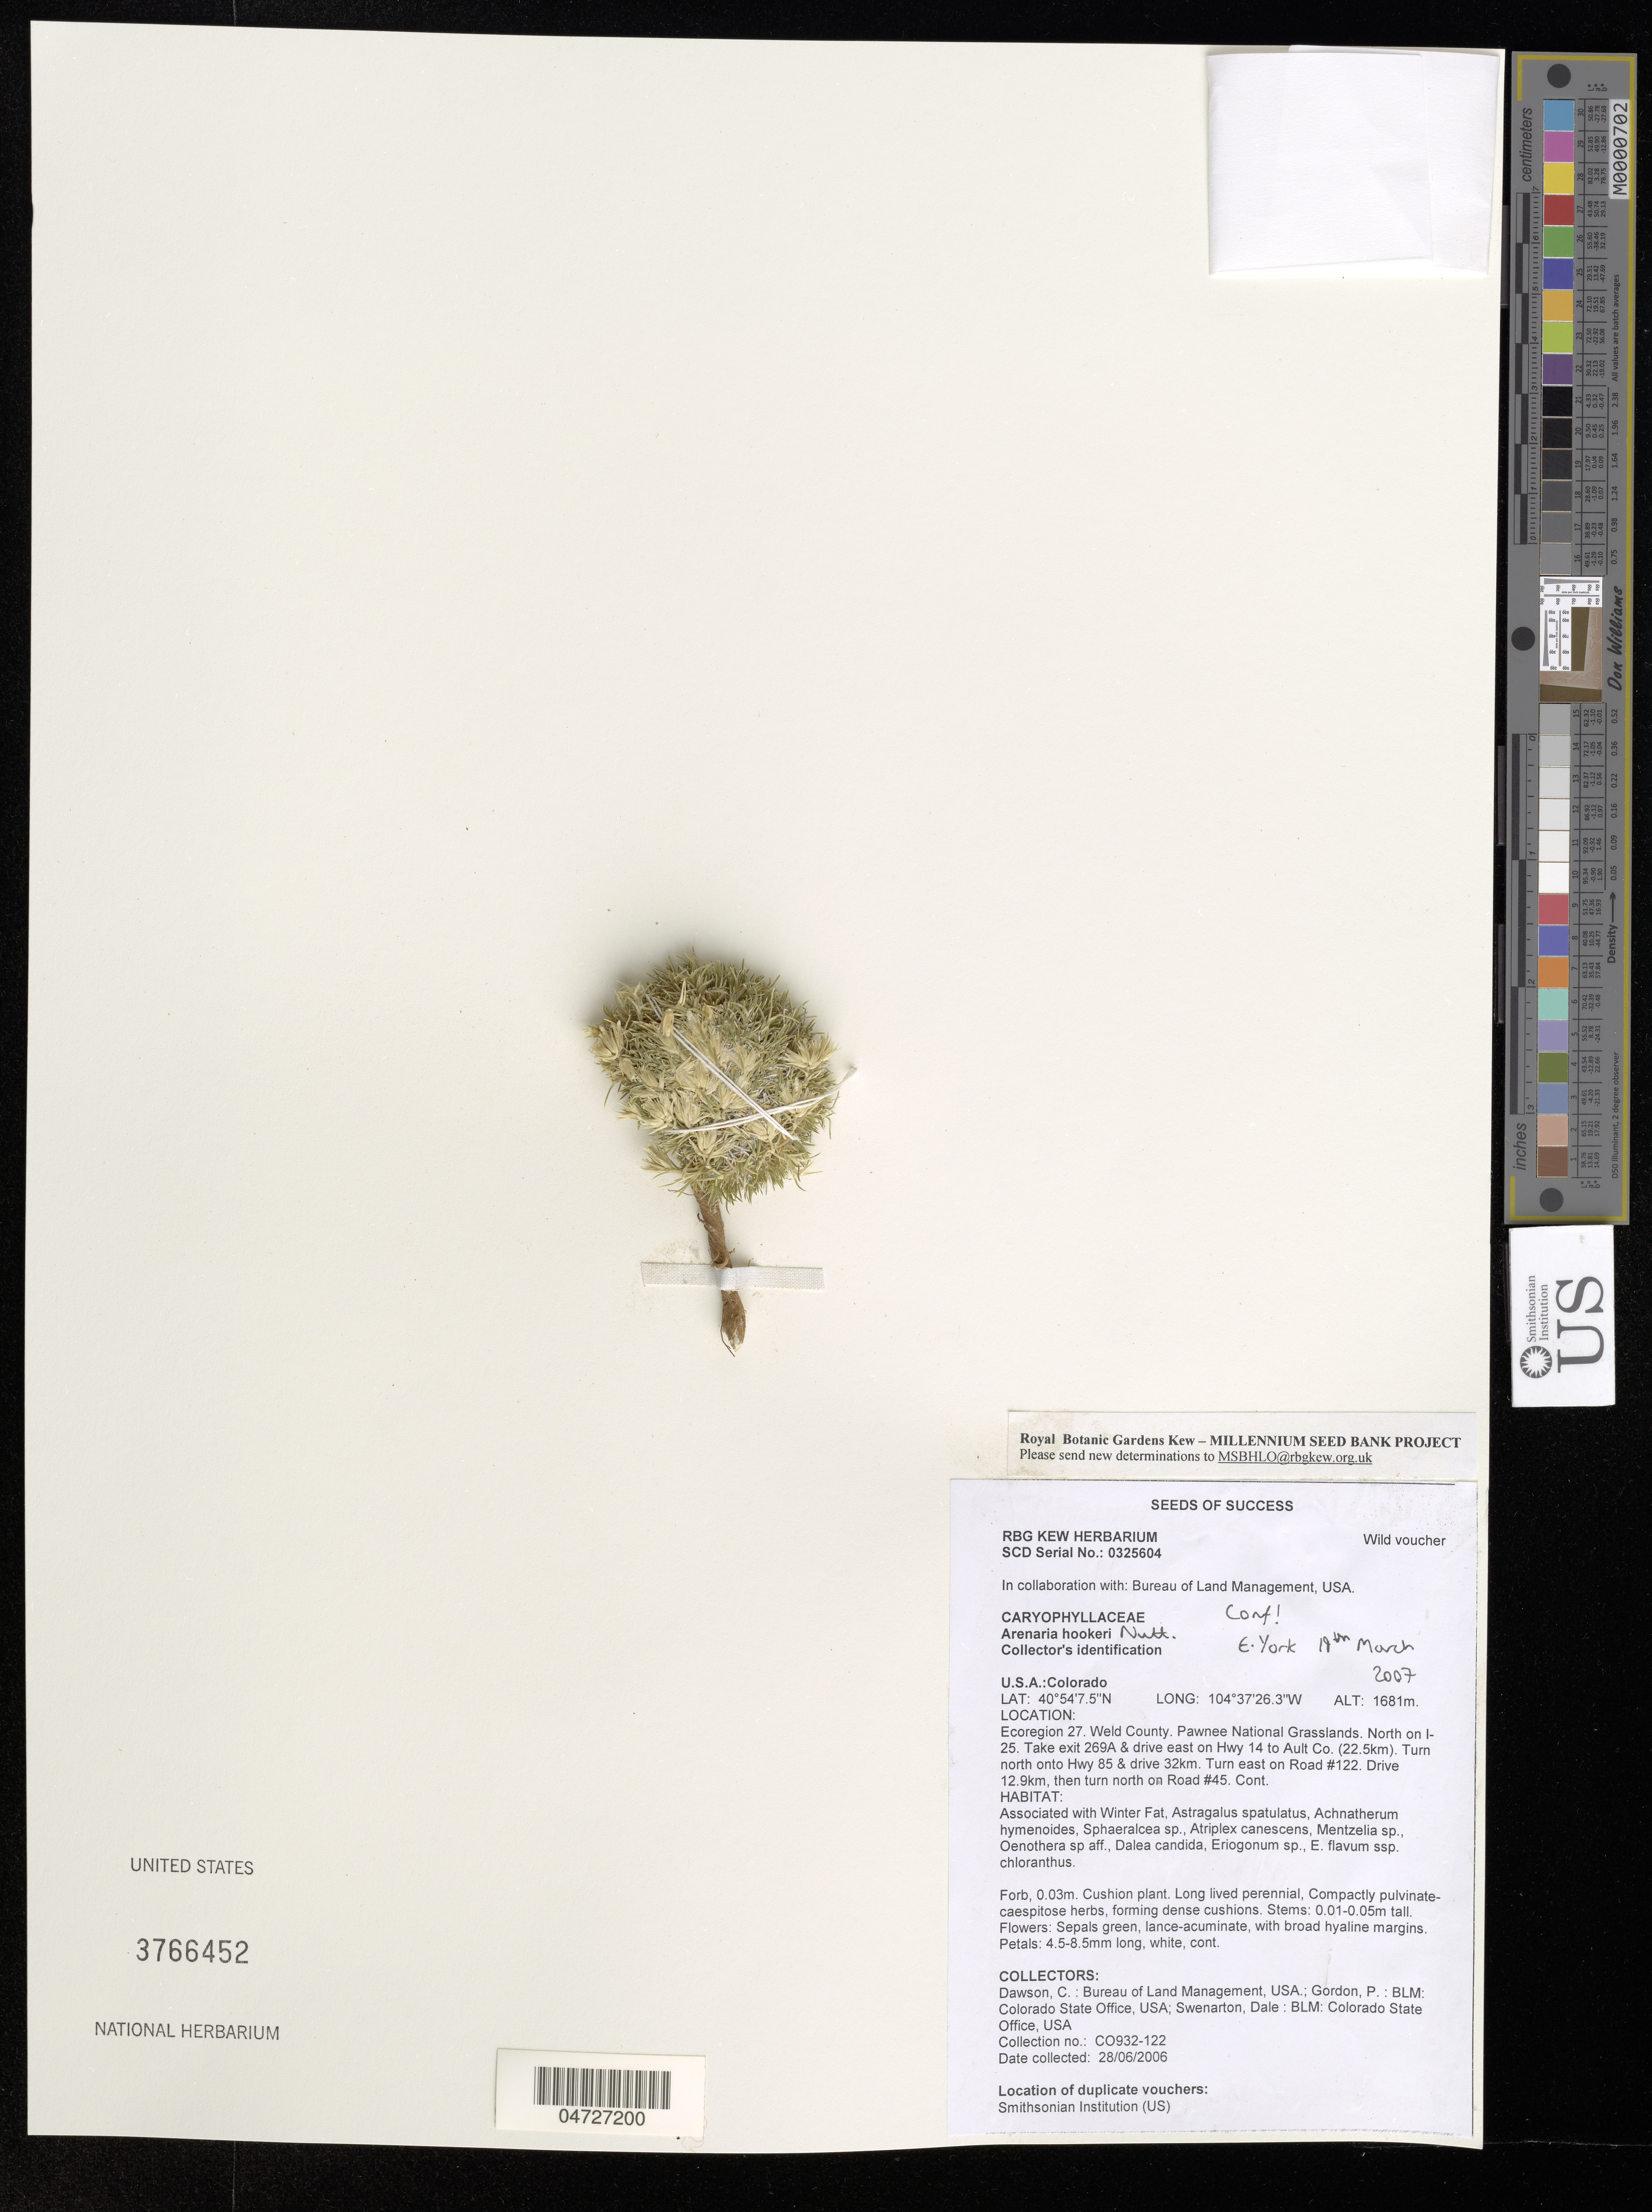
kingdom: Plantae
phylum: Tracheophyta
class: Magnoliopsida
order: Caryophyllales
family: Caryophyllaceae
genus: Arenaria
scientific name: Arenaria hookeri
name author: Nutt.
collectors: C. Dawson, P. Gordon & D. Swenarton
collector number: CO932-122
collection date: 2006-06-28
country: United States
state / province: Colorado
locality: Ecoregion 27. Weld County. Pawnee National Grasslands. North on I-25. Take exit 269A & drive east on Hwy 14 to Ault Co. (22.5km). Turn north onto Hwy 85 & drive 32km. Turn east on Road #122. Drive 12.9km, then turn north on Road #45. Cont.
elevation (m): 1681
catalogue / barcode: US 3766452